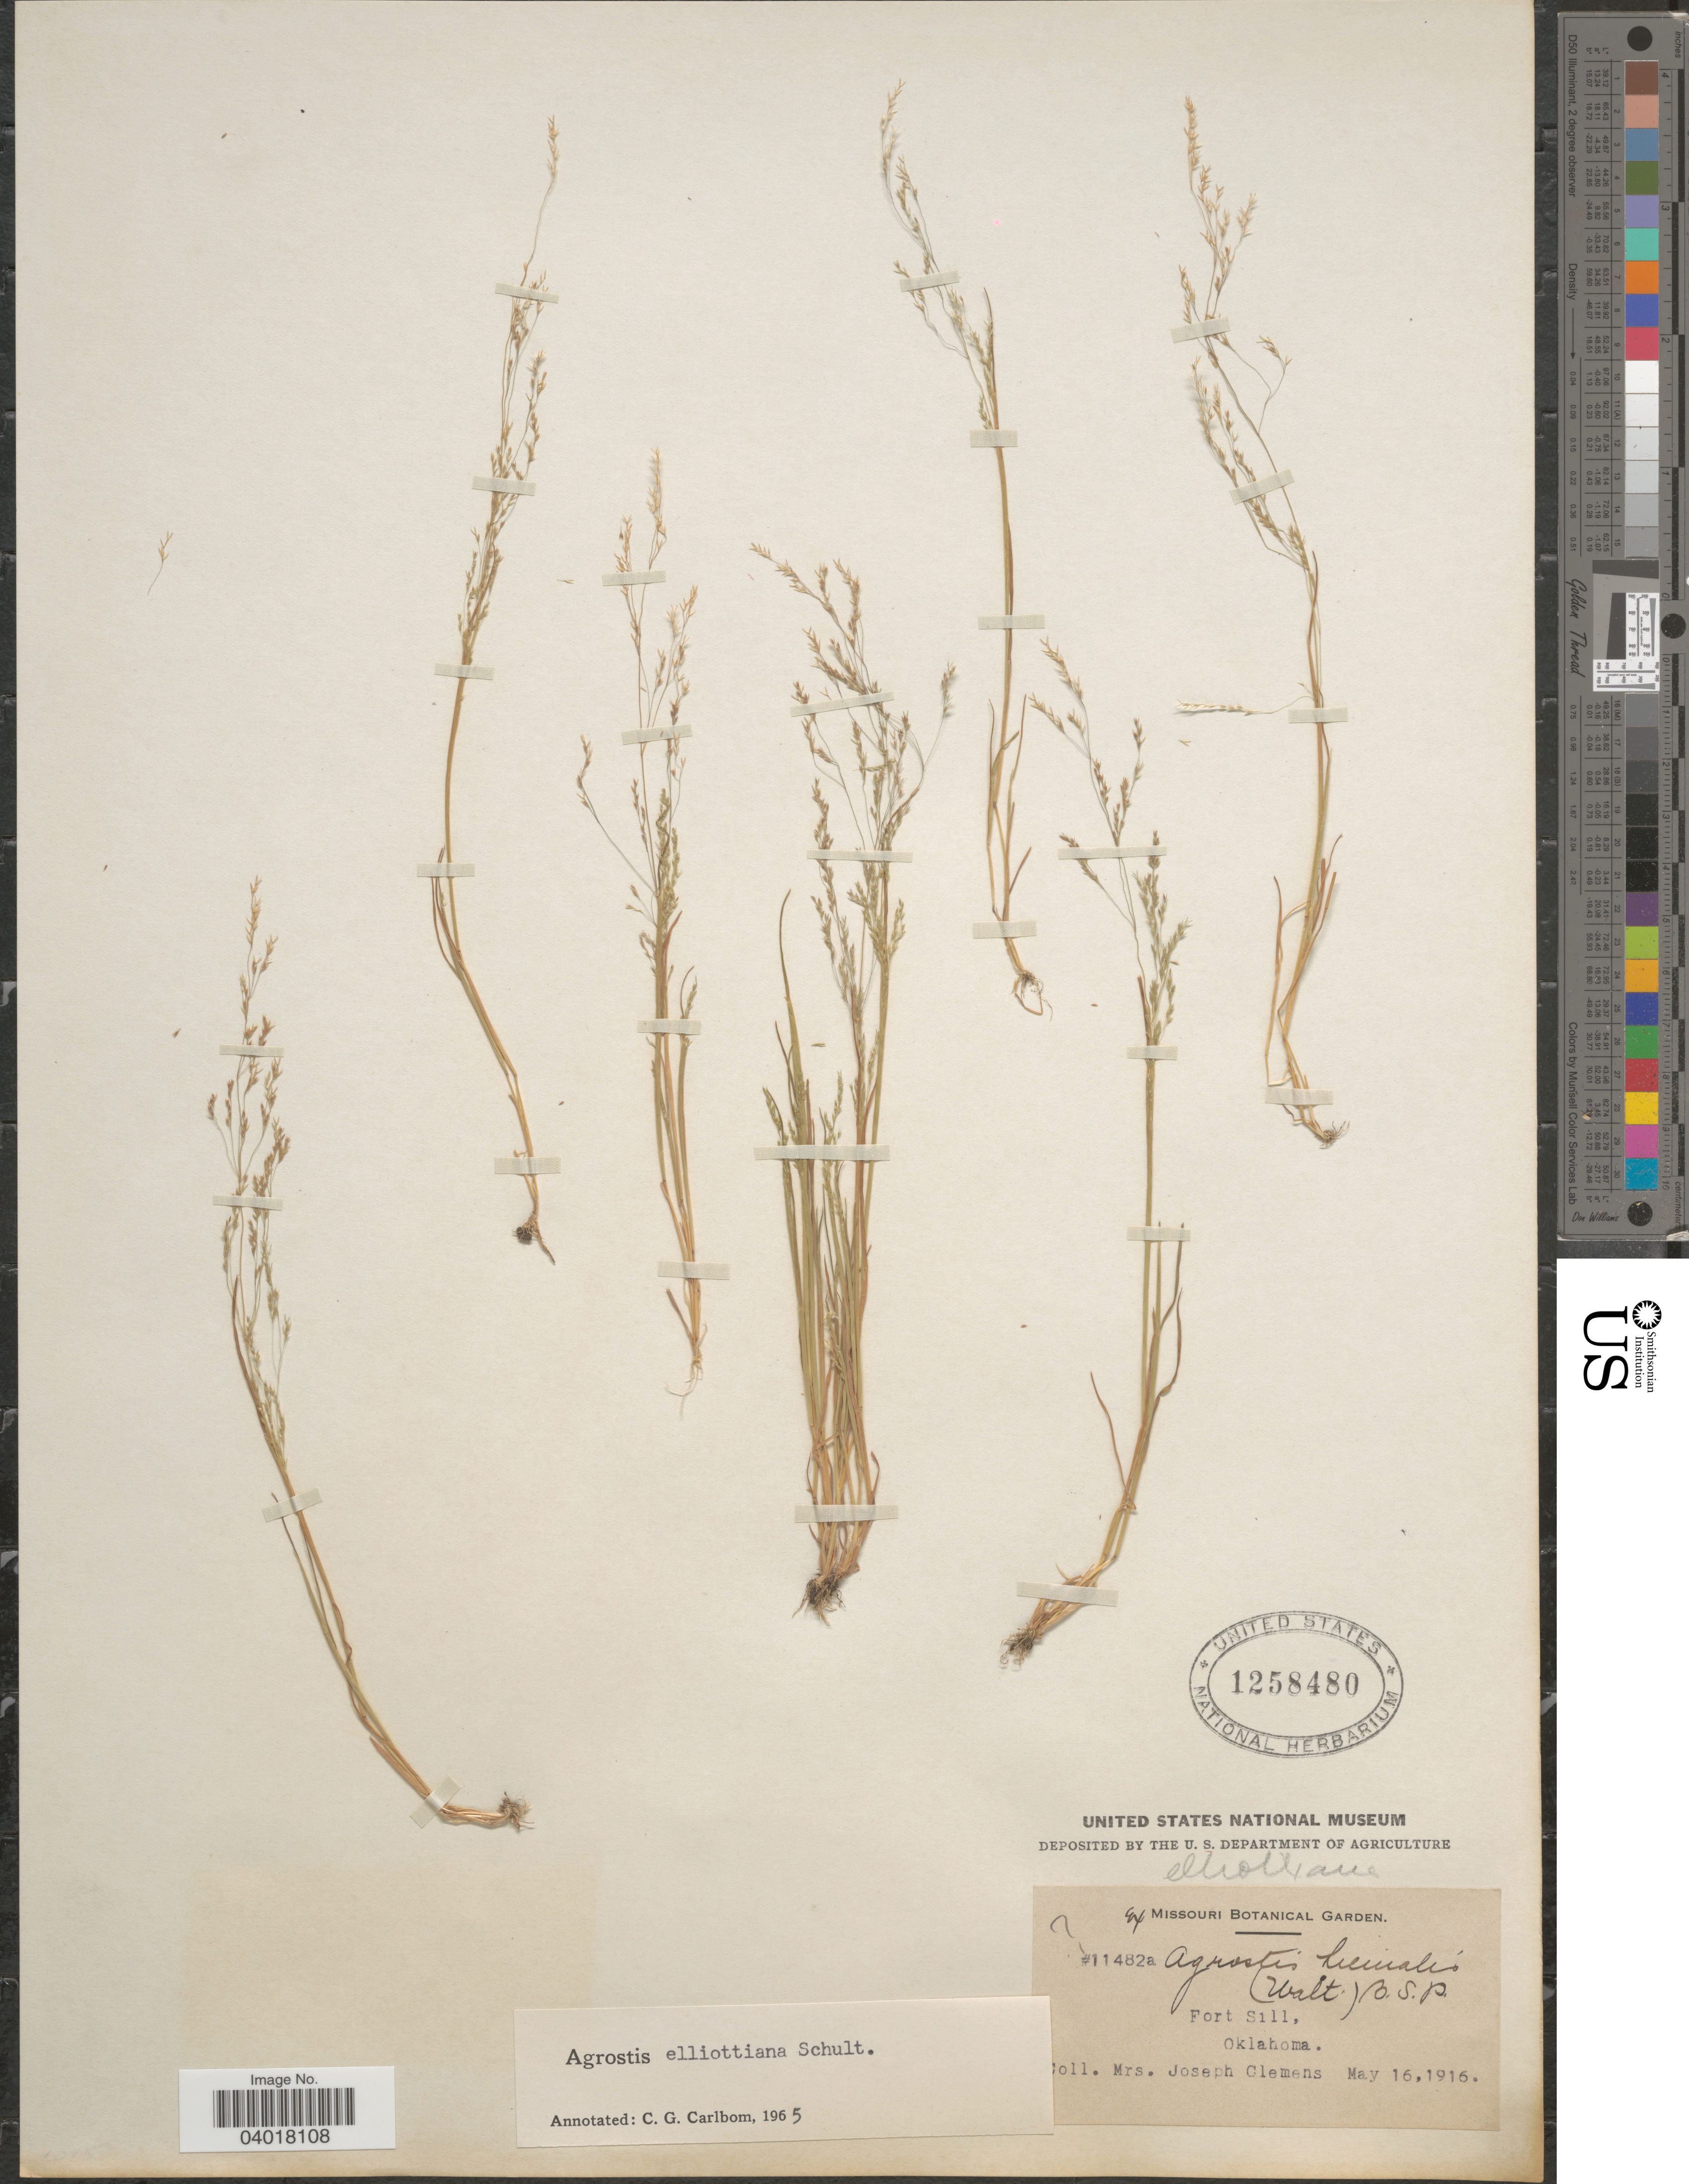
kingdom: Plantae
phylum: Tracheophyta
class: Liliopsida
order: Poales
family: Poaceae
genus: Agrostis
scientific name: Agrostis elliottiana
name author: Schult.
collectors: J. Clemens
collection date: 1916-05-16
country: United States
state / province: Oklahoma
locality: Fort Sill.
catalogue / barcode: US 1258480